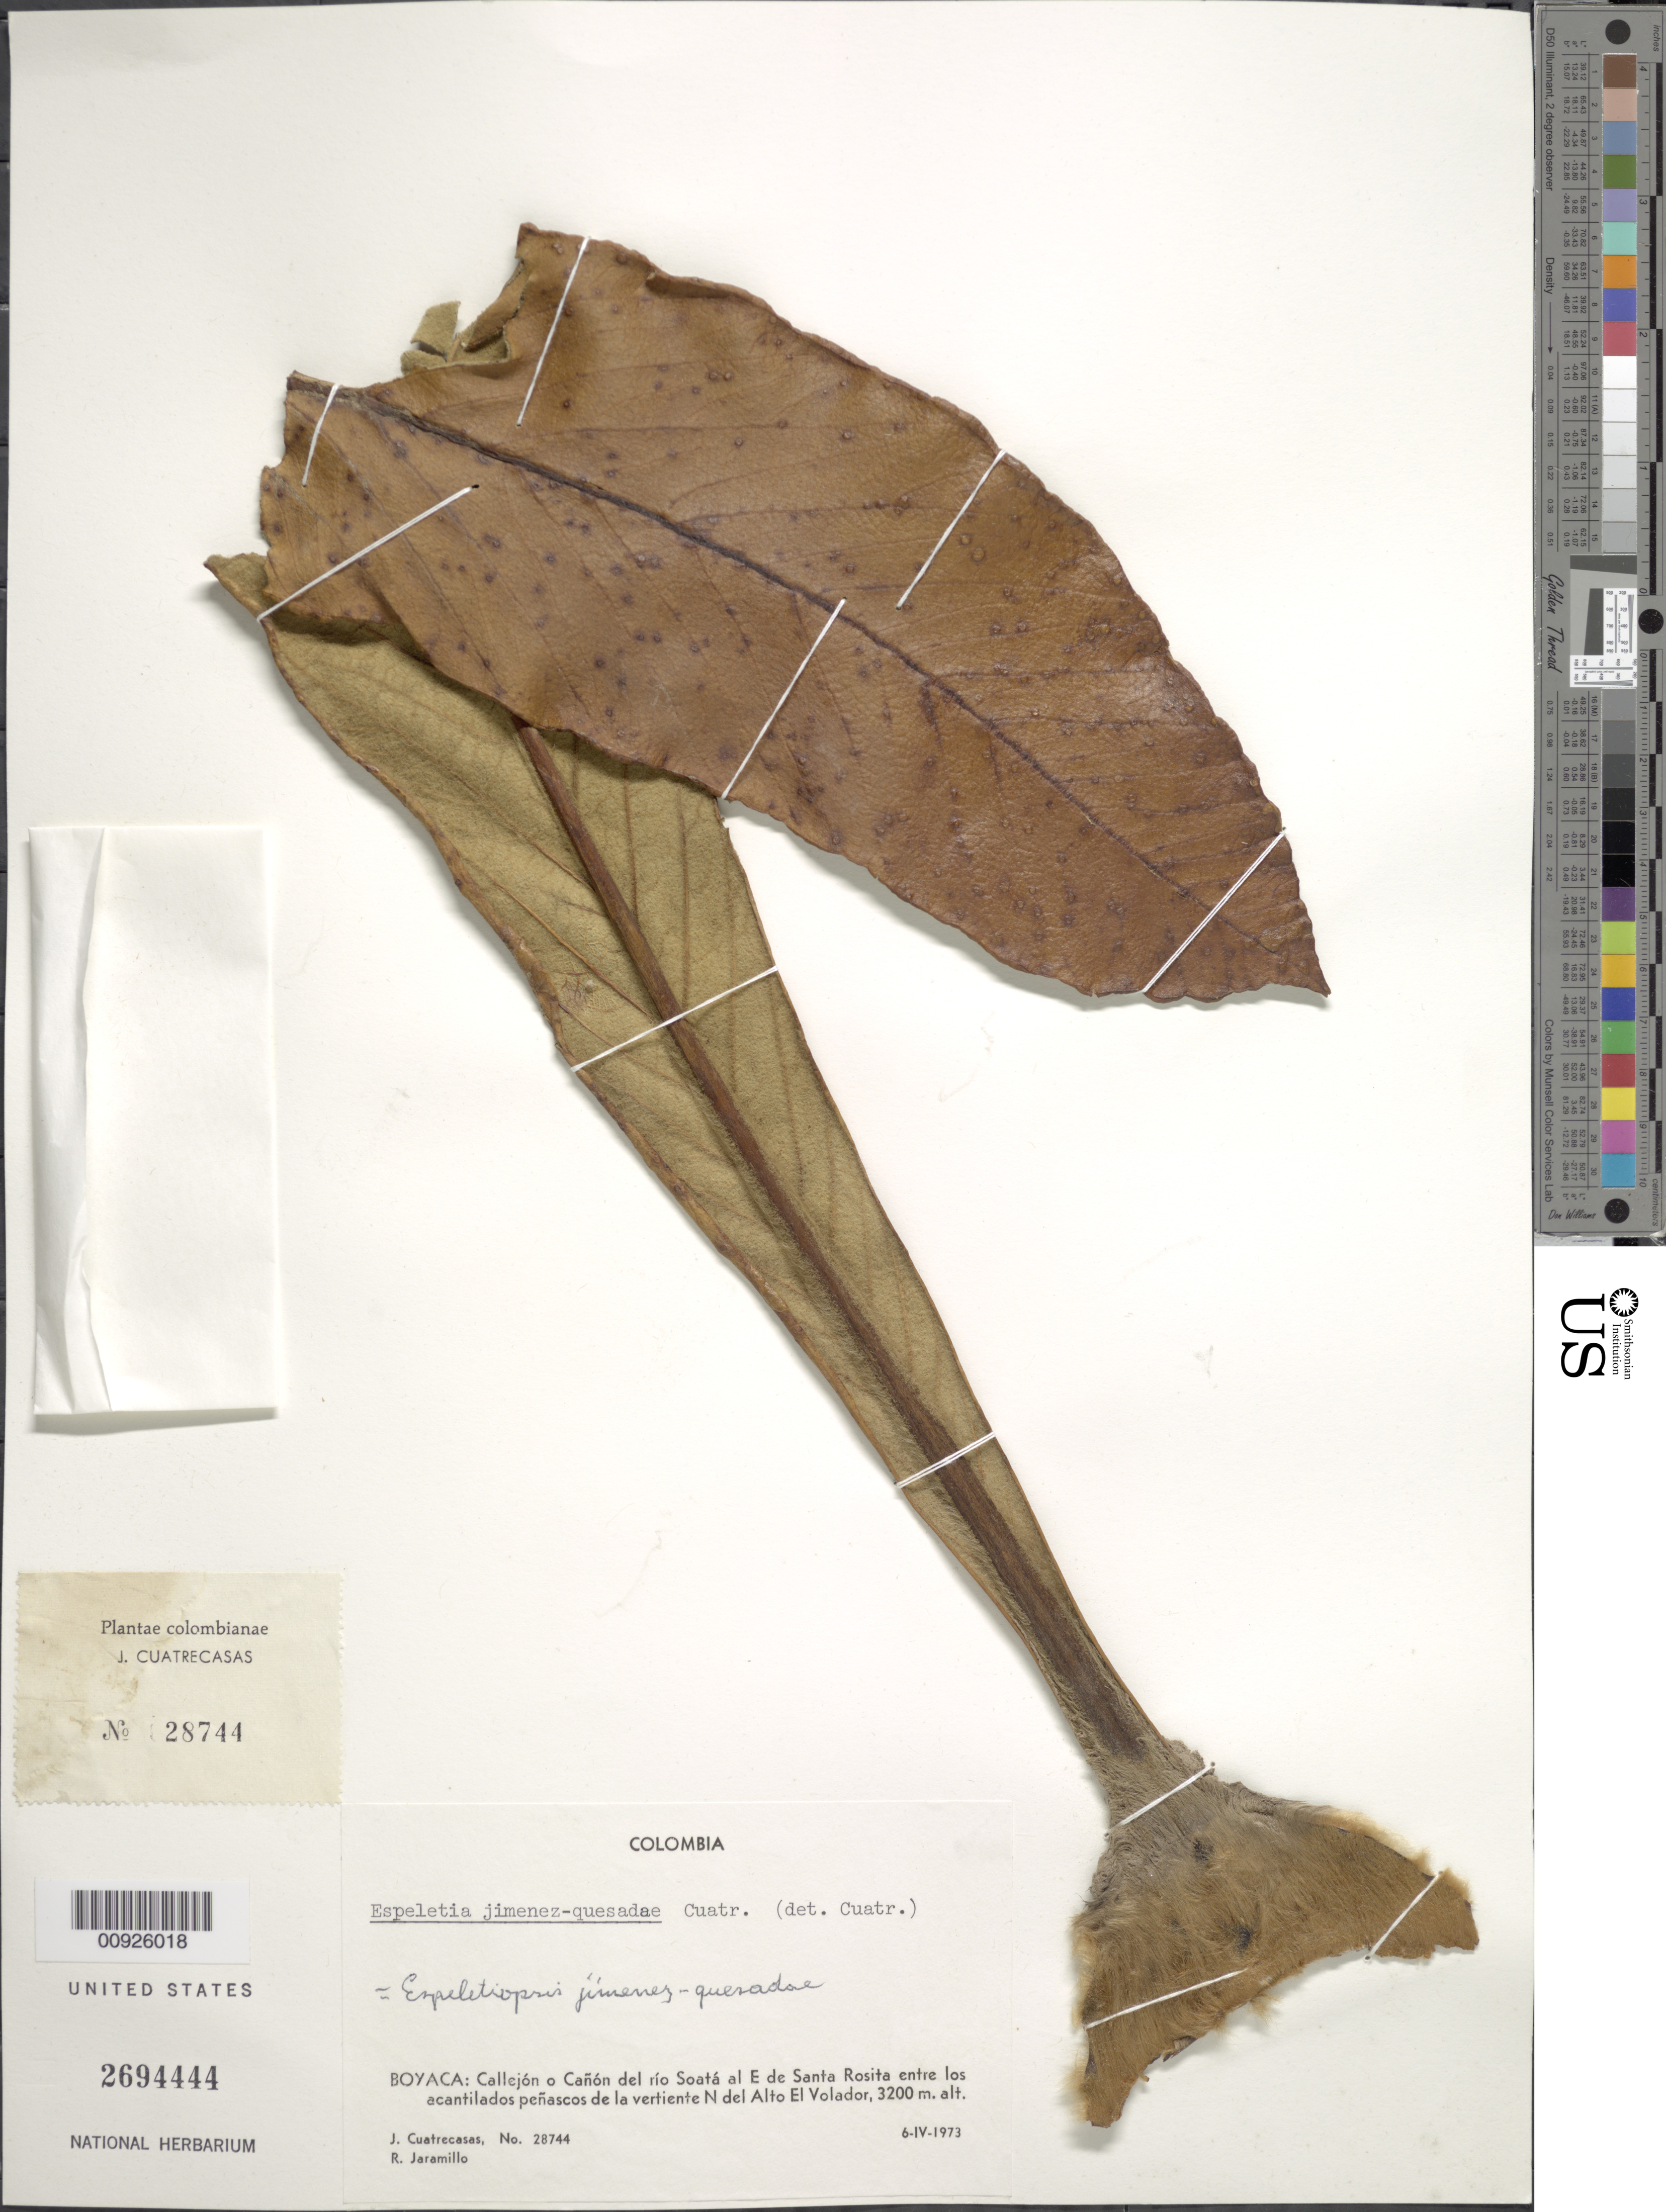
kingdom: Plantae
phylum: Tracheophyta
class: Magnoliopsida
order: Asterales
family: Asteraceae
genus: Espeletiopsis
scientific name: Espeletiopsis jimenez-quesadae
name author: (Cuatrec.) Cuatrec.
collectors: J. Cuatrecasas & R. Jaramillo M.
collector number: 28744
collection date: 1973-04-06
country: Colombia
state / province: Boyacá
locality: Boyacá: Callejon o Cañon del rio Soata al E de Santa Rosita entre los acantilados peñados de la vertiente N del Alto El Volador.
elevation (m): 3200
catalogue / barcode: US 2694444